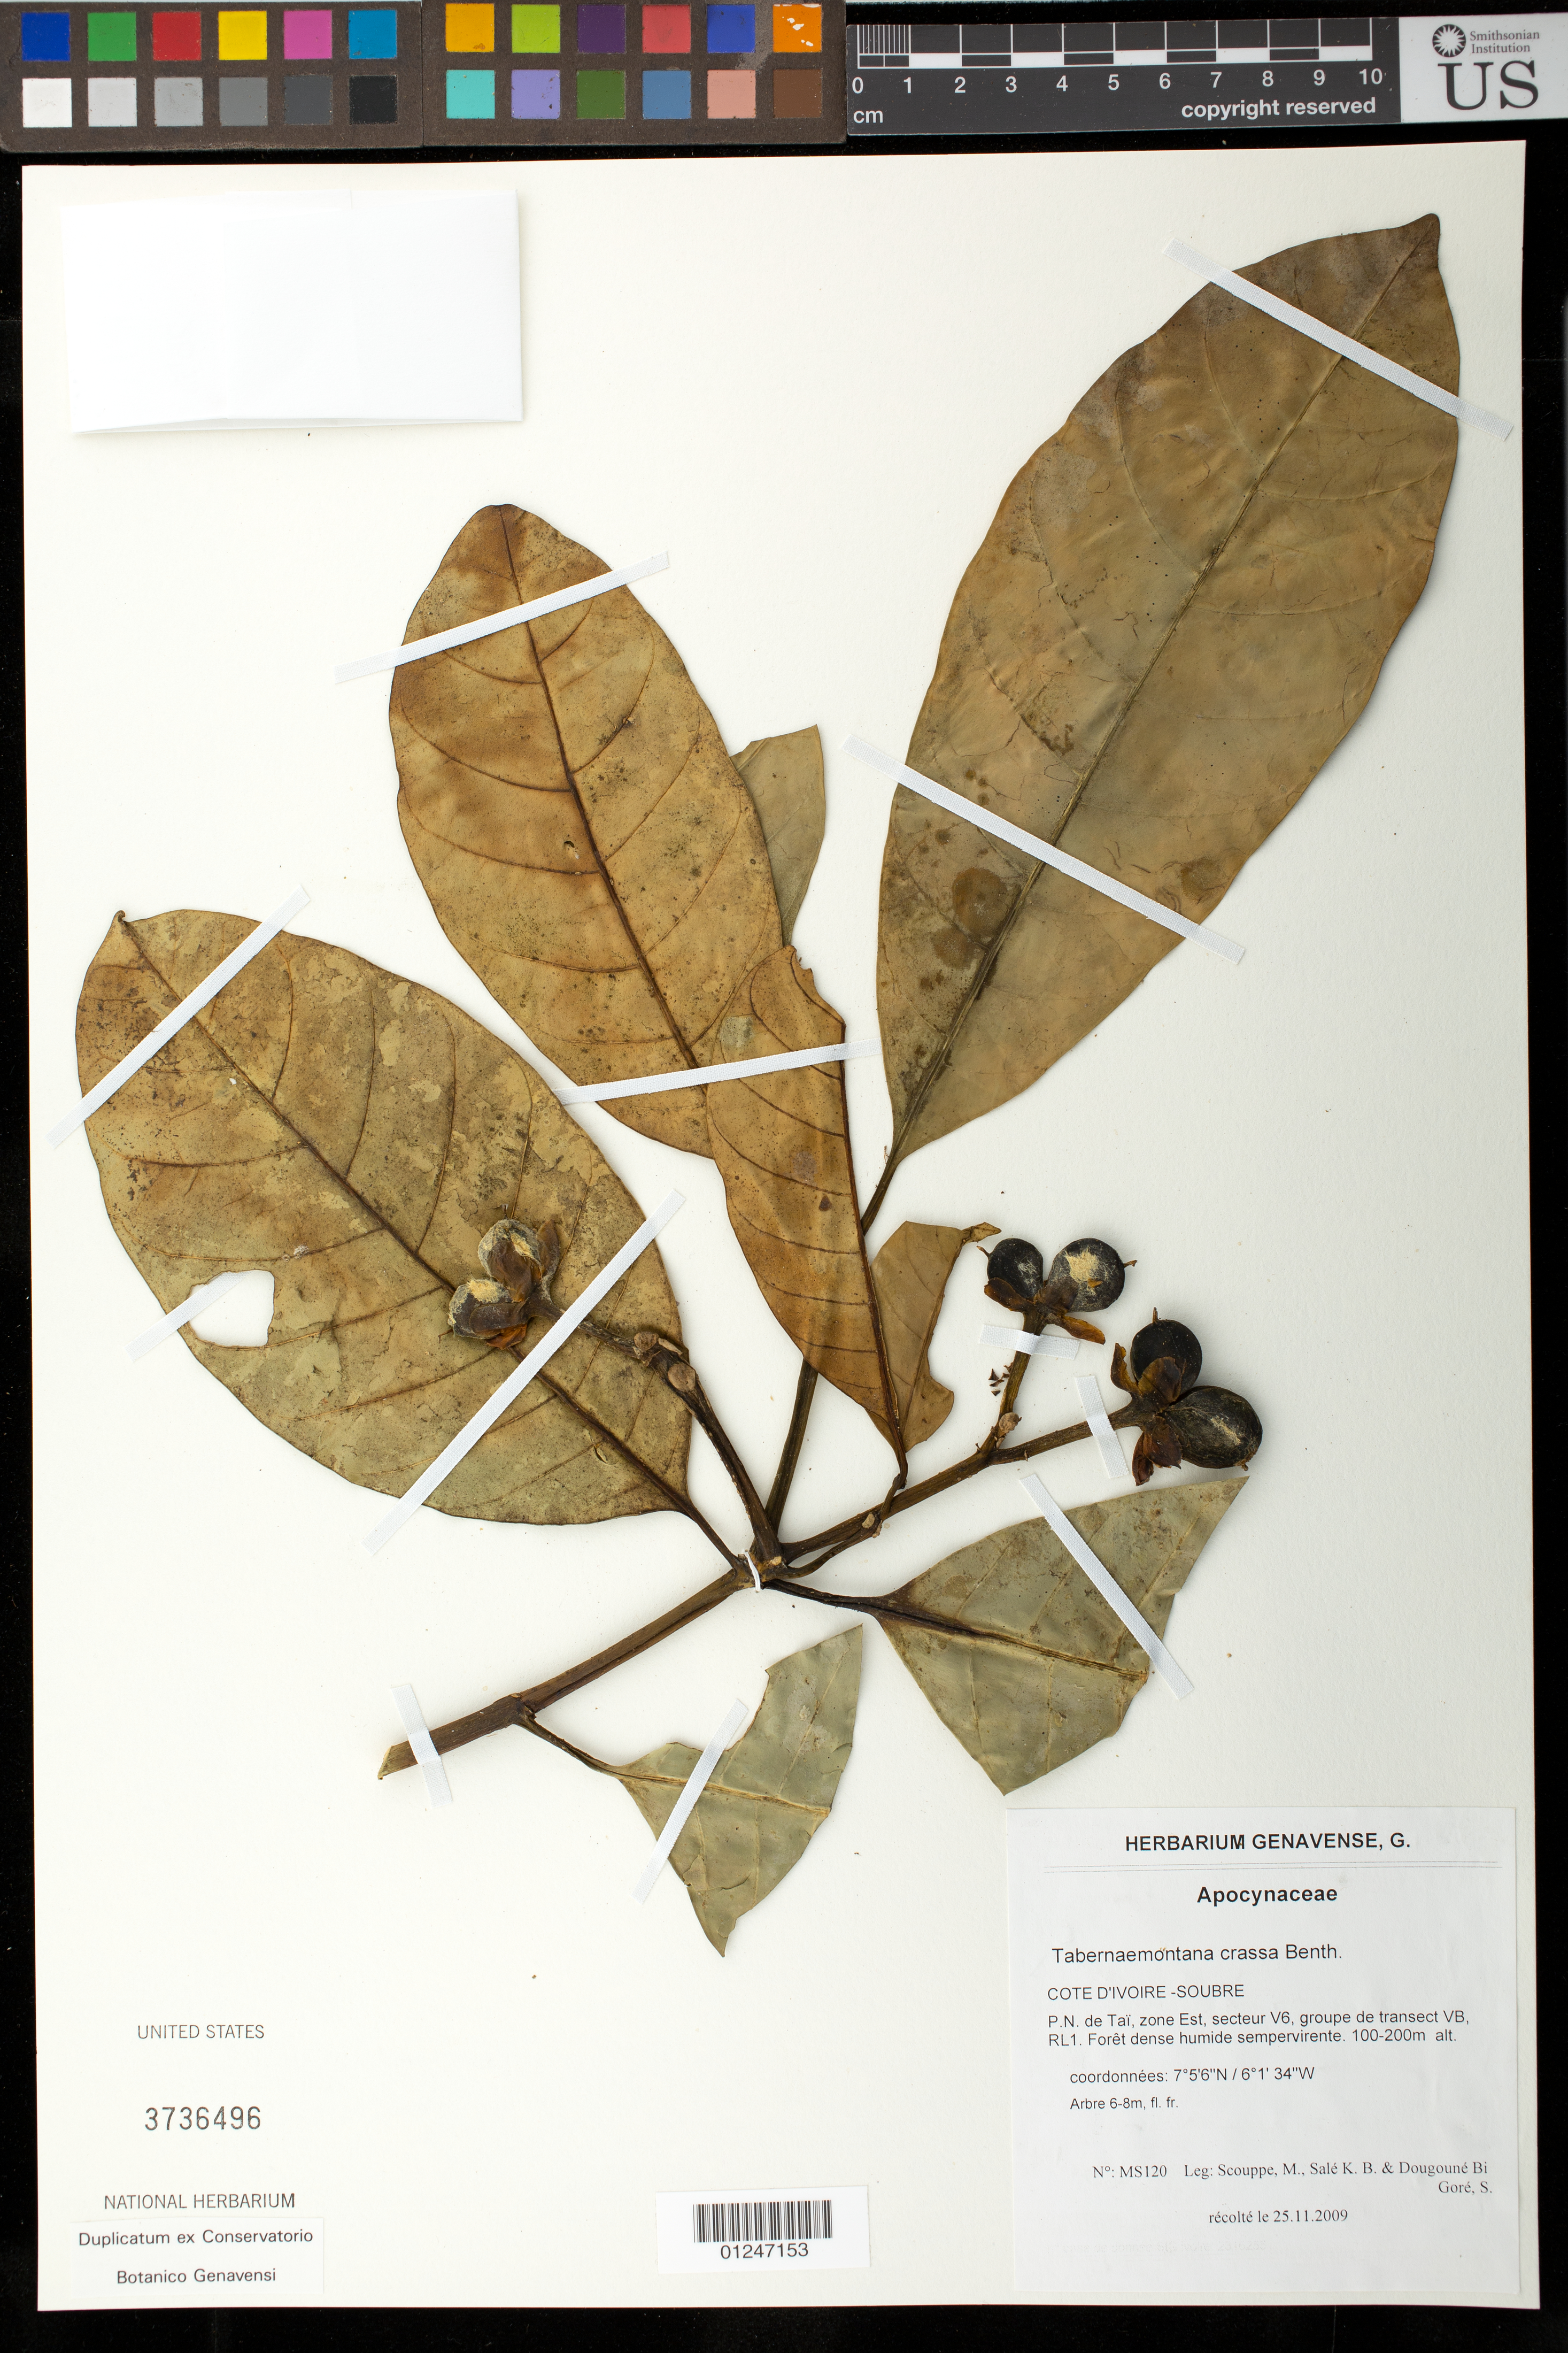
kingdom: Plantae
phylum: Tracheophyta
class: Magnoliopsida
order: Gentianales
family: Apocynaceae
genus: Tabernaemontana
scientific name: Tabernaemontana crassa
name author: Benth.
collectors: M. Scouppe, K. Sale & S. Dougoune Bi Gore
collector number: MS120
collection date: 2009-11-25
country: Ivory Coast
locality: Côte d'Ivoire- Soubre. P.N. de Tai, Zone Est, secteur V6, groupe de transect VB, RL1.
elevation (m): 100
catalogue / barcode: US 3736496